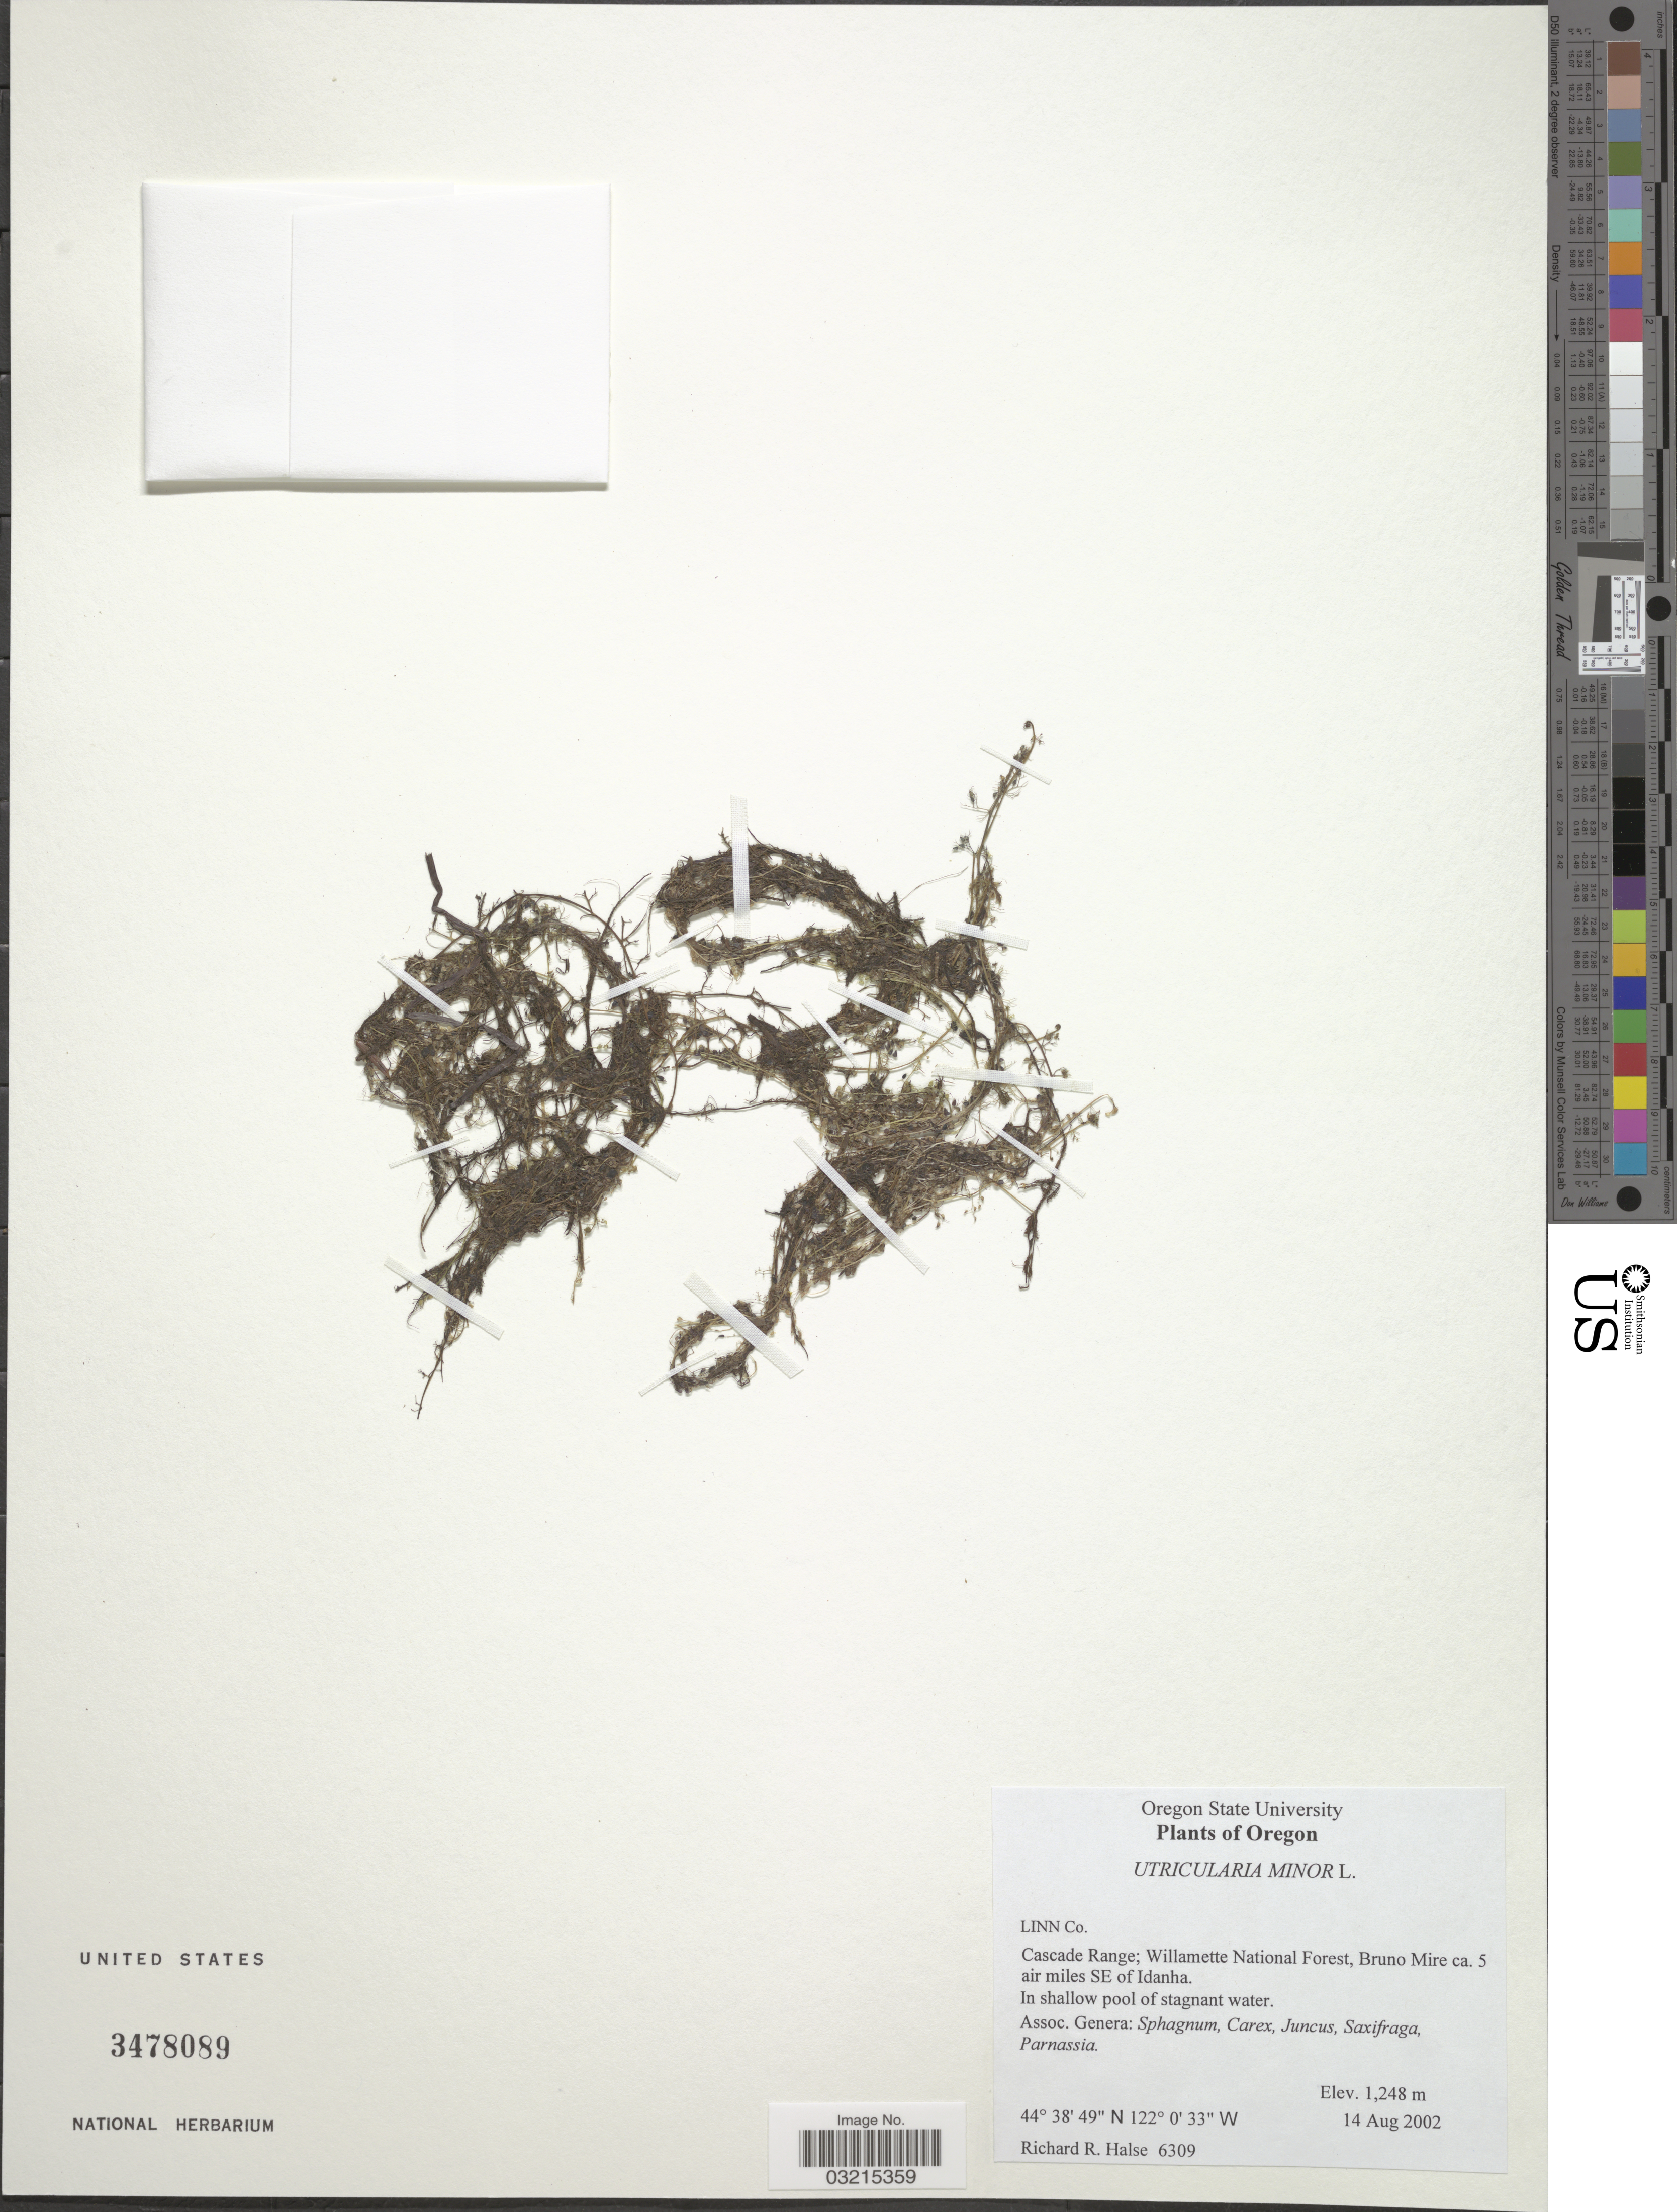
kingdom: Plantae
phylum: Tracheophyta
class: Magnoliopsida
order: Lamiales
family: Lentibulariaceae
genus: Utricularia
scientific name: Utricularia minor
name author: L.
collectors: R. Halse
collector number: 6309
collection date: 2002-08-14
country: United States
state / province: Oregon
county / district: Linn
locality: Linn Co. Cascade Range; Willamette National Forest, Bruno Micre ca. 5 air miles SE of Idanha.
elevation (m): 1248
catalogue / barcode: US 3478089